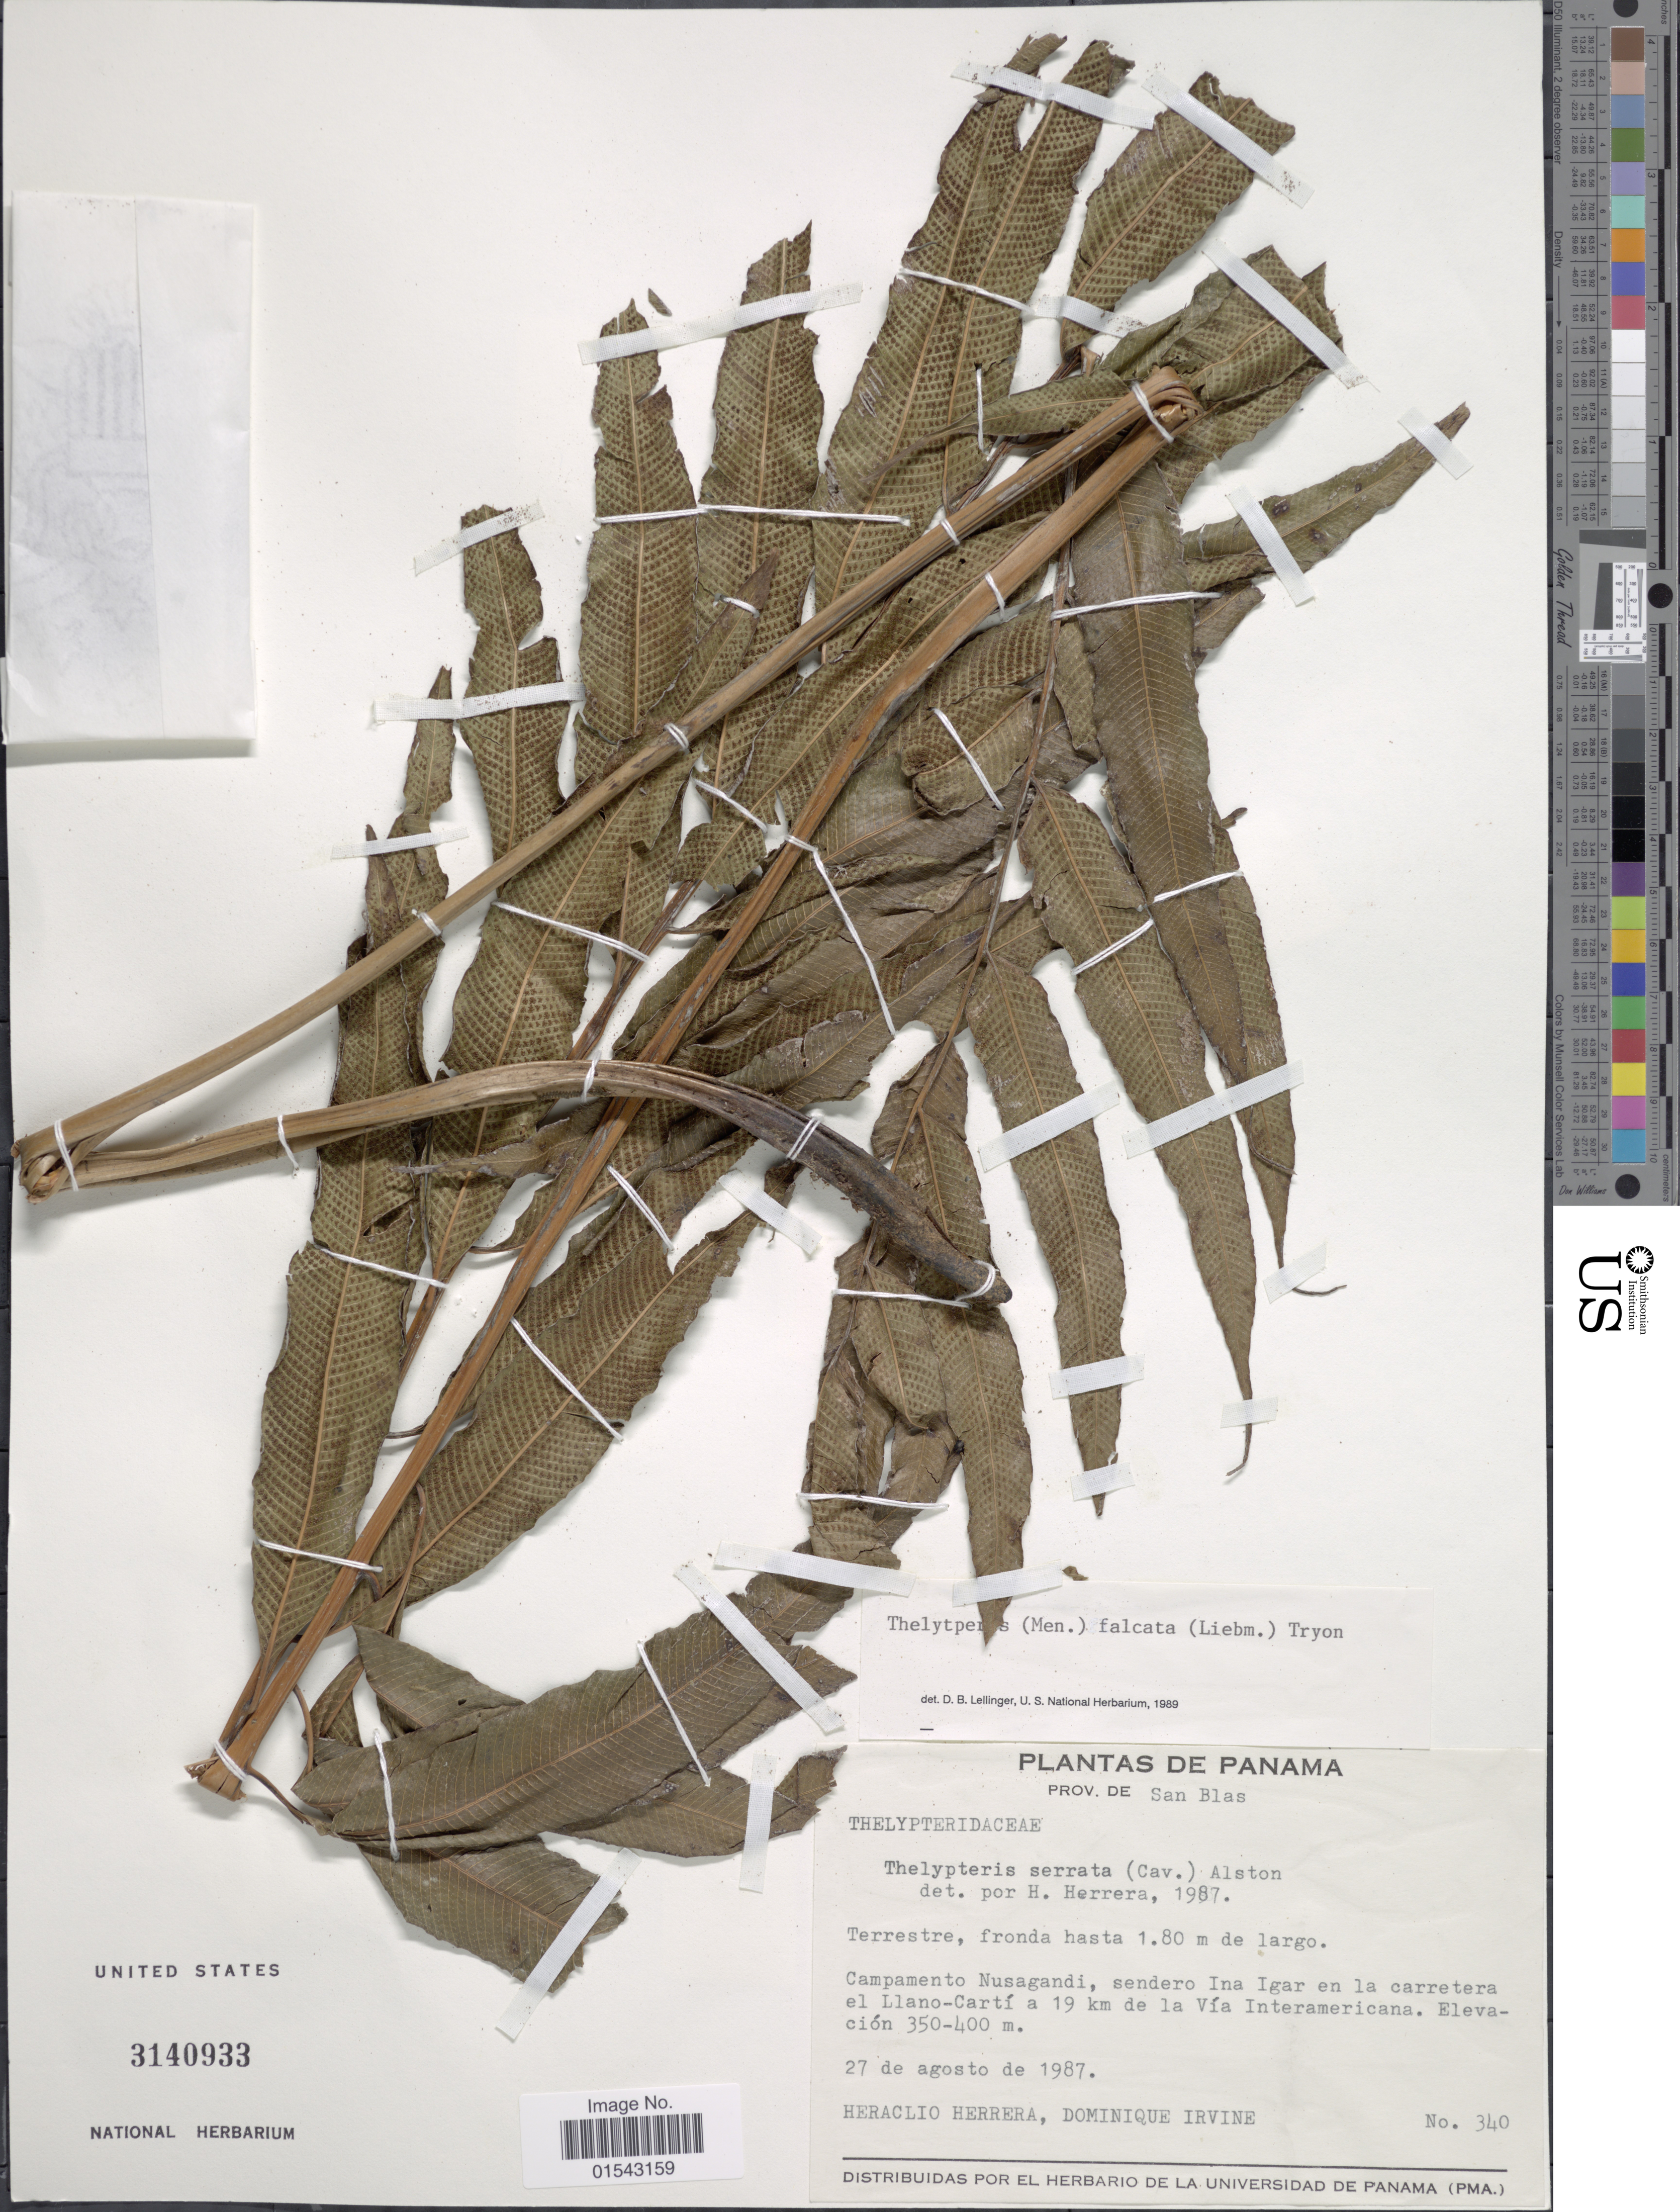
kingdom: Plantae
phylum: Tracheophyta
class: Polypodiopsida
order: Polypodiales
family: Thelypteridaceae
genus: Meniscium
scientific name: Meniscium falcatum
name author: Liebm.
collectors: H. Herrera & D. Irvine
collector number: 340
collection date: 1987-08-27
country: Panama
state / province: Kuna Yala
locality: Panama, Prov. De San Blas, Campamento Nusagandi, sendero Ina Igar en la carretera el Llano-Carti a 19 km de la Via Interamericana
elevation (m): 350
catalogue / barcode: US 3140933